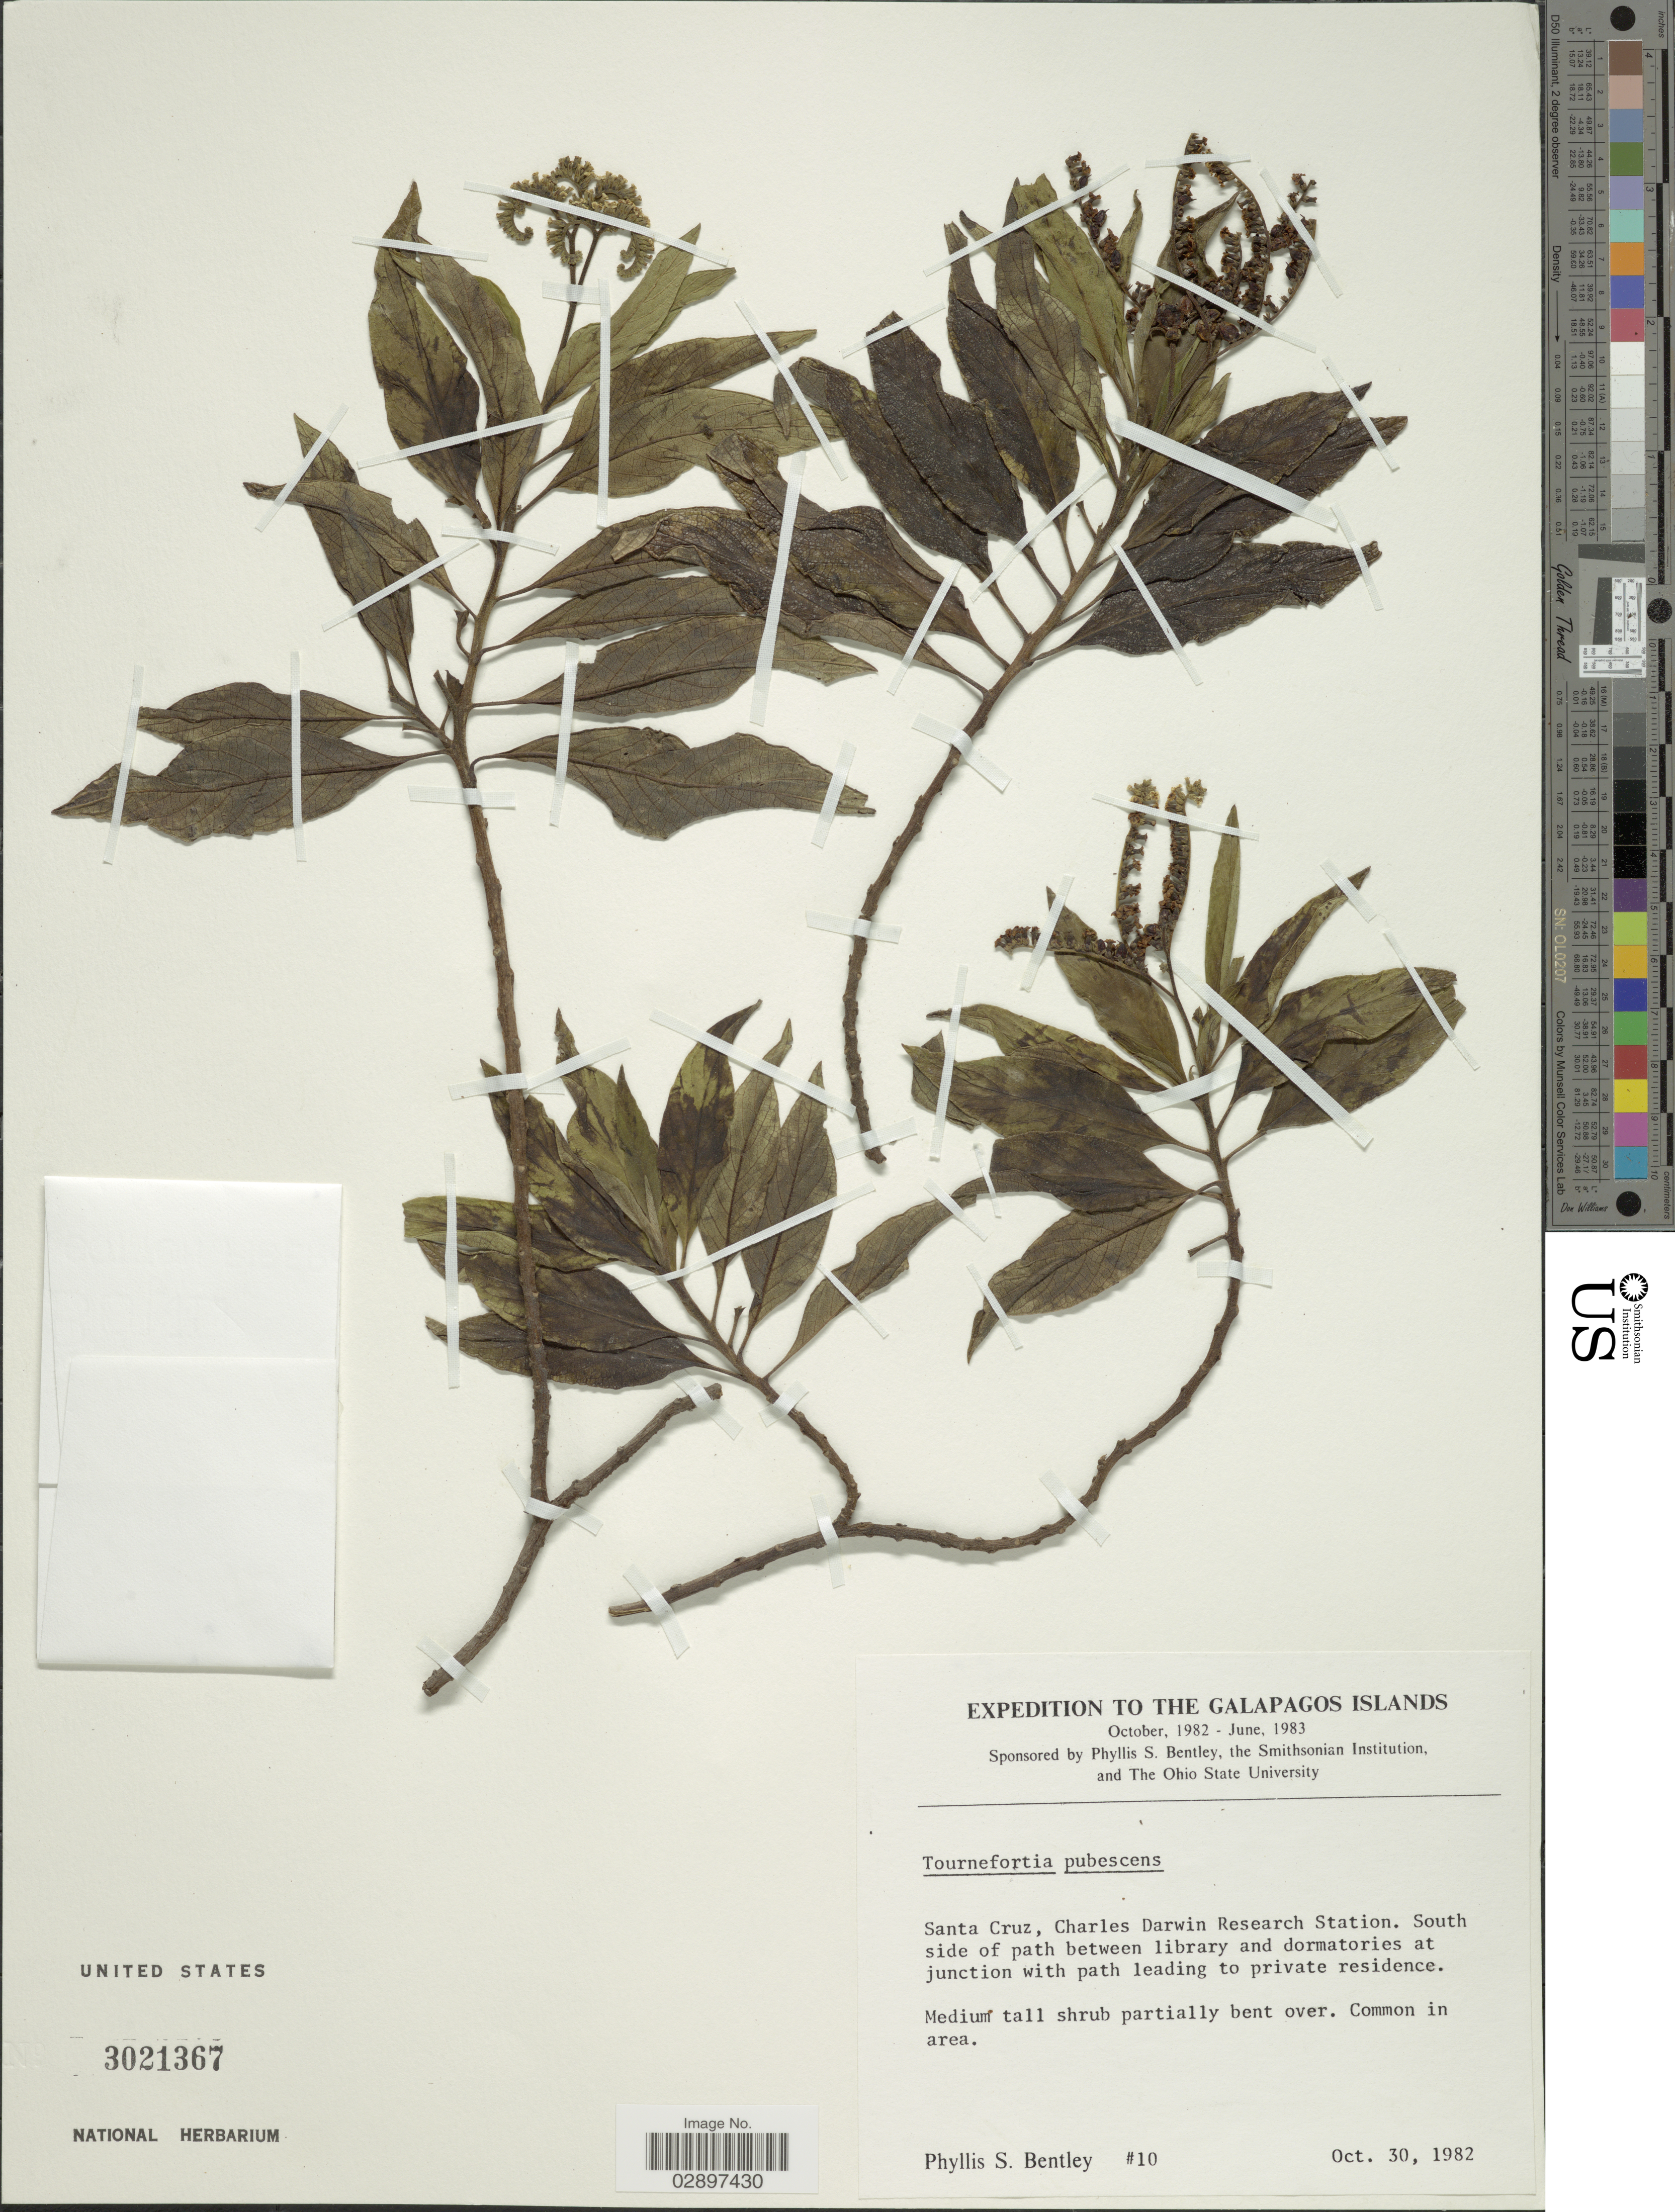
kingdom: Plantae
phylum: Tracheophyta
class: Magnoliopsida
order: Boraginales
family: Heliotropiaceae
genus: Tournefortia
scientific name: Tournefortia pubescens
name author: Hook. f.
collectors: P. S. Bentley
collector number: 10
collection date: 1982-10-30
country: Ecuador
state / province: Colón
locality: The Galapagos Island. Santa Cruz, Charles Darwin Research Station. South side of path between library and dormatories at junction with path leading to private residence.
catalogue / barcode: US 3021367